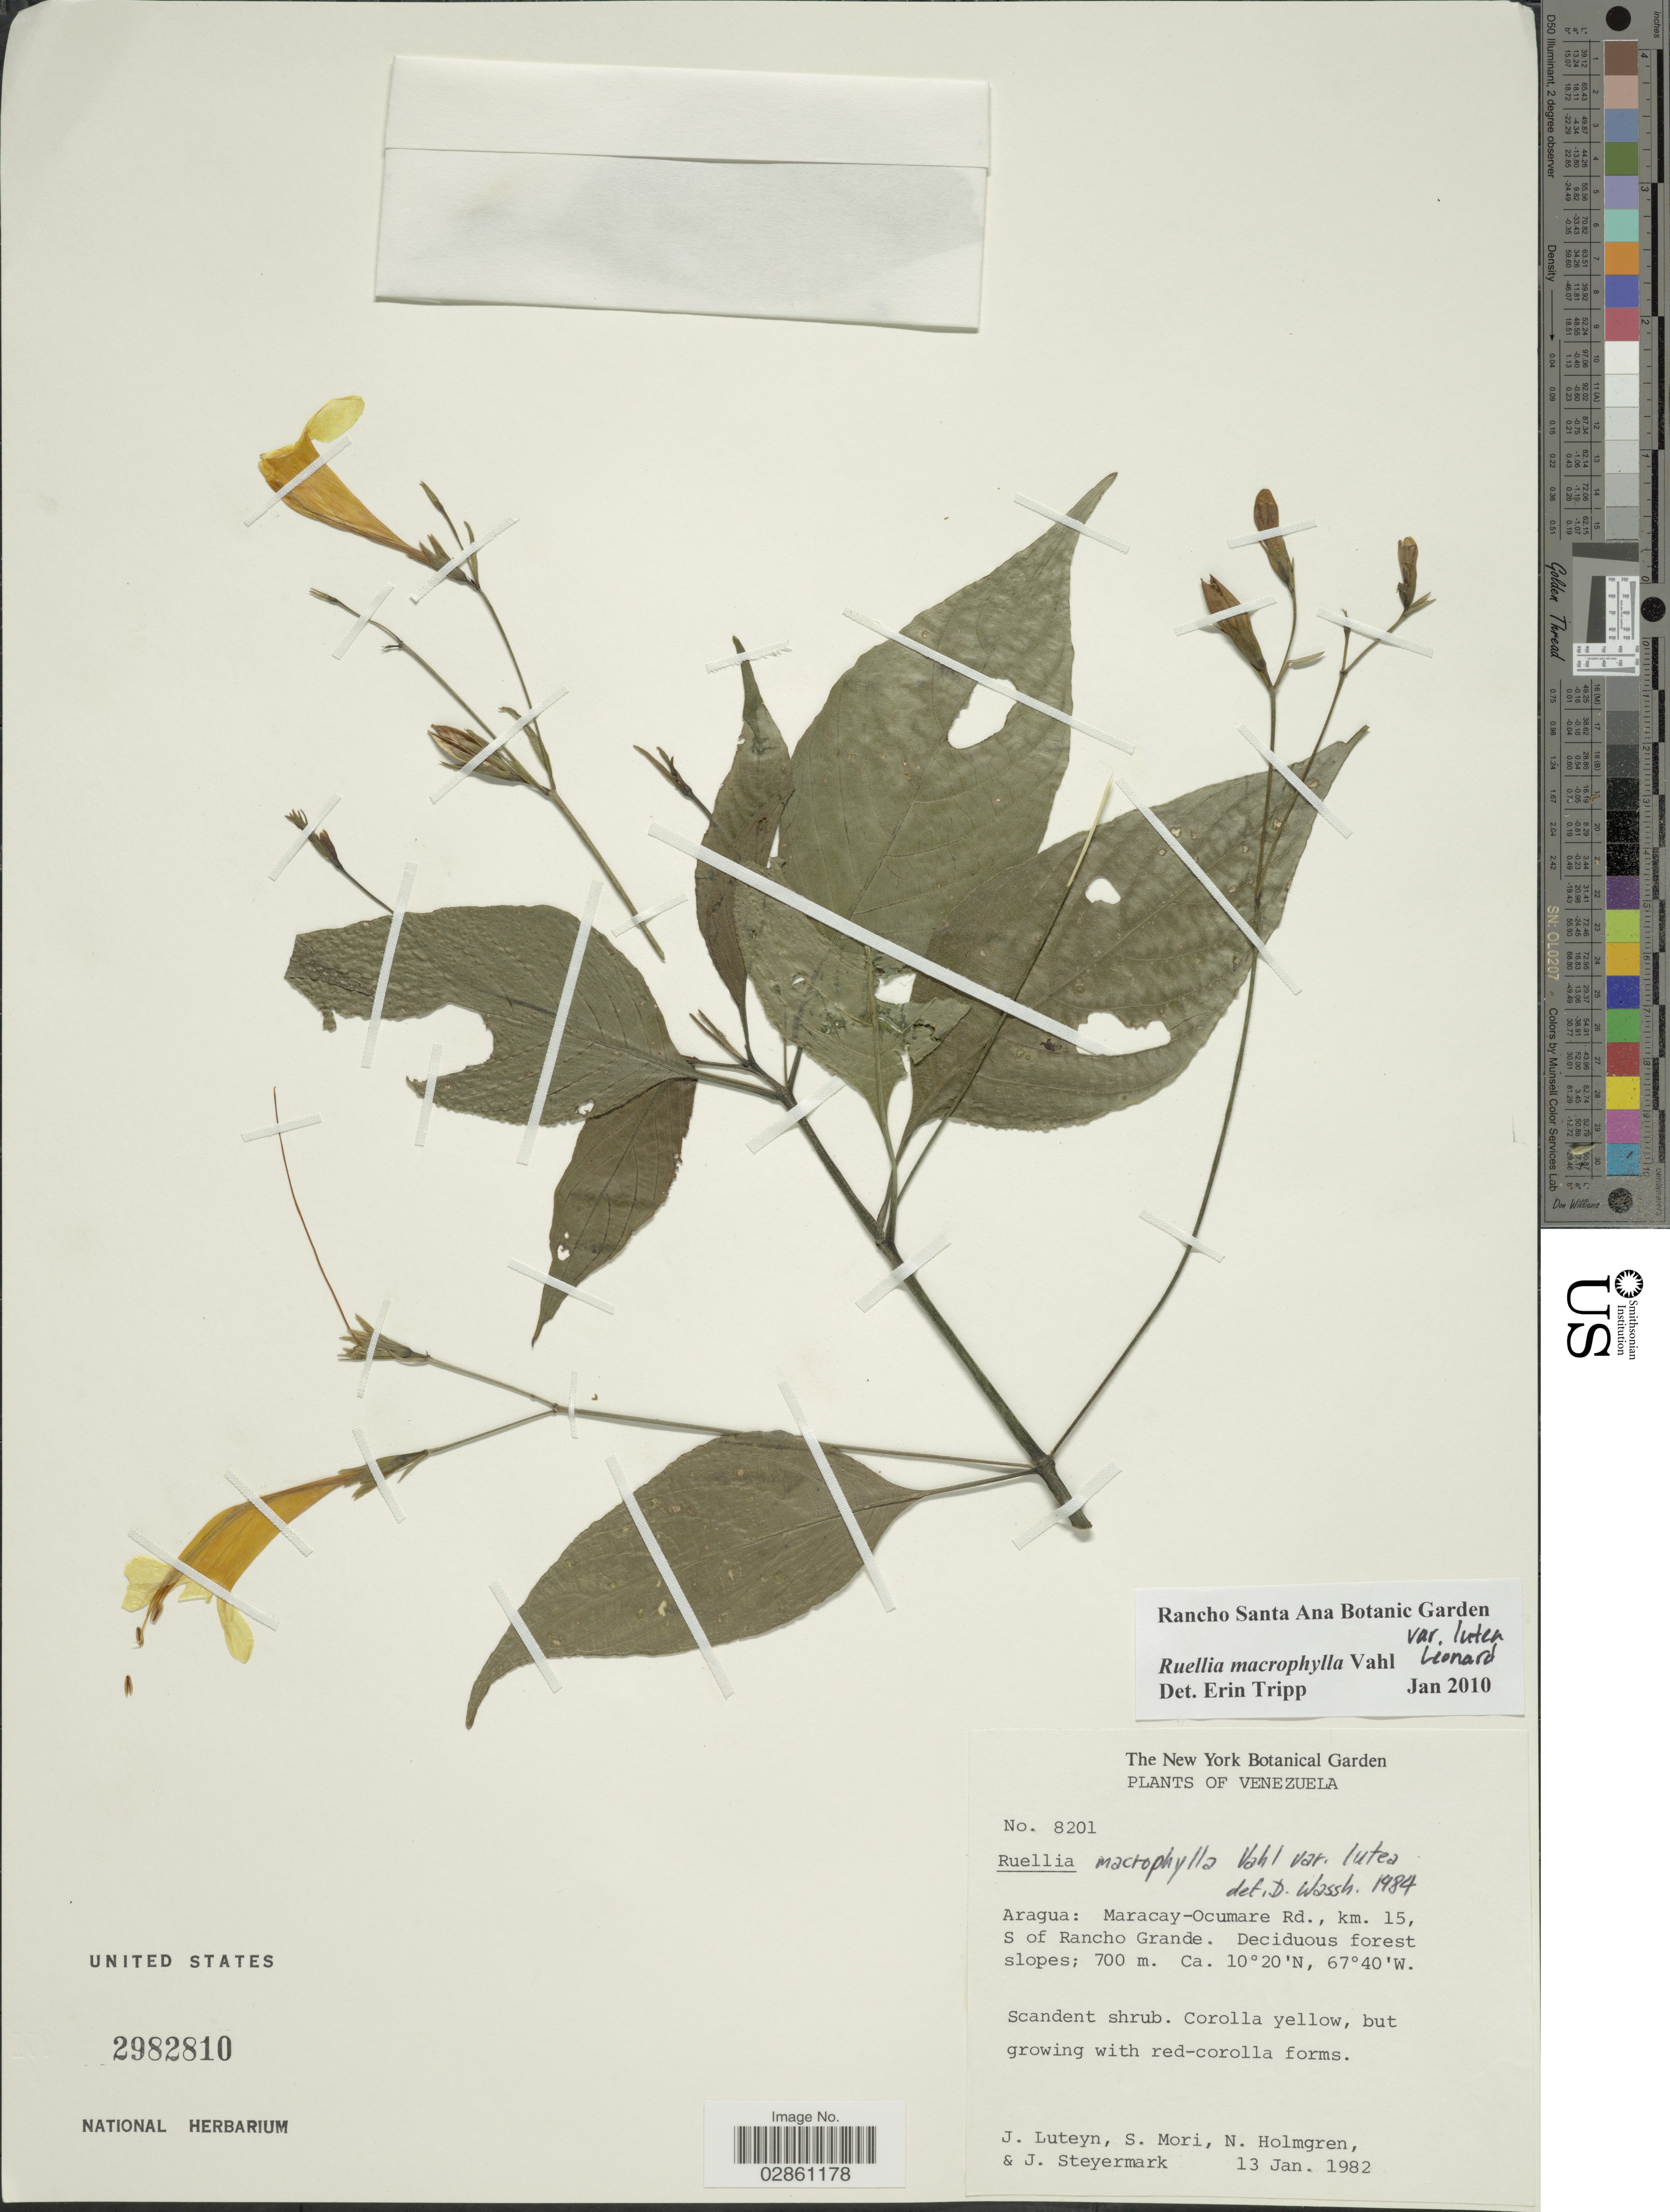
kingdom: Plantae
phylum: Tracheophyta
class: Magnoliopsida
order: Lamiales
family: Acanthaceae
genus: Ruellia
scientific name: Ruellia macrophylla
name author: Vahl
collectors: J. L. Luteyn, S. Mori, N. H. Holmgren & J. Steyermark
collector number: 8201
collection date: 1982-01-13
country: Venezuela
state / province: Aragua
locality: Maracay-Ocumare Rd., km. 15, S of Rancho Grande.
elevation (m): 700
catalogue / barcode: US 2982810